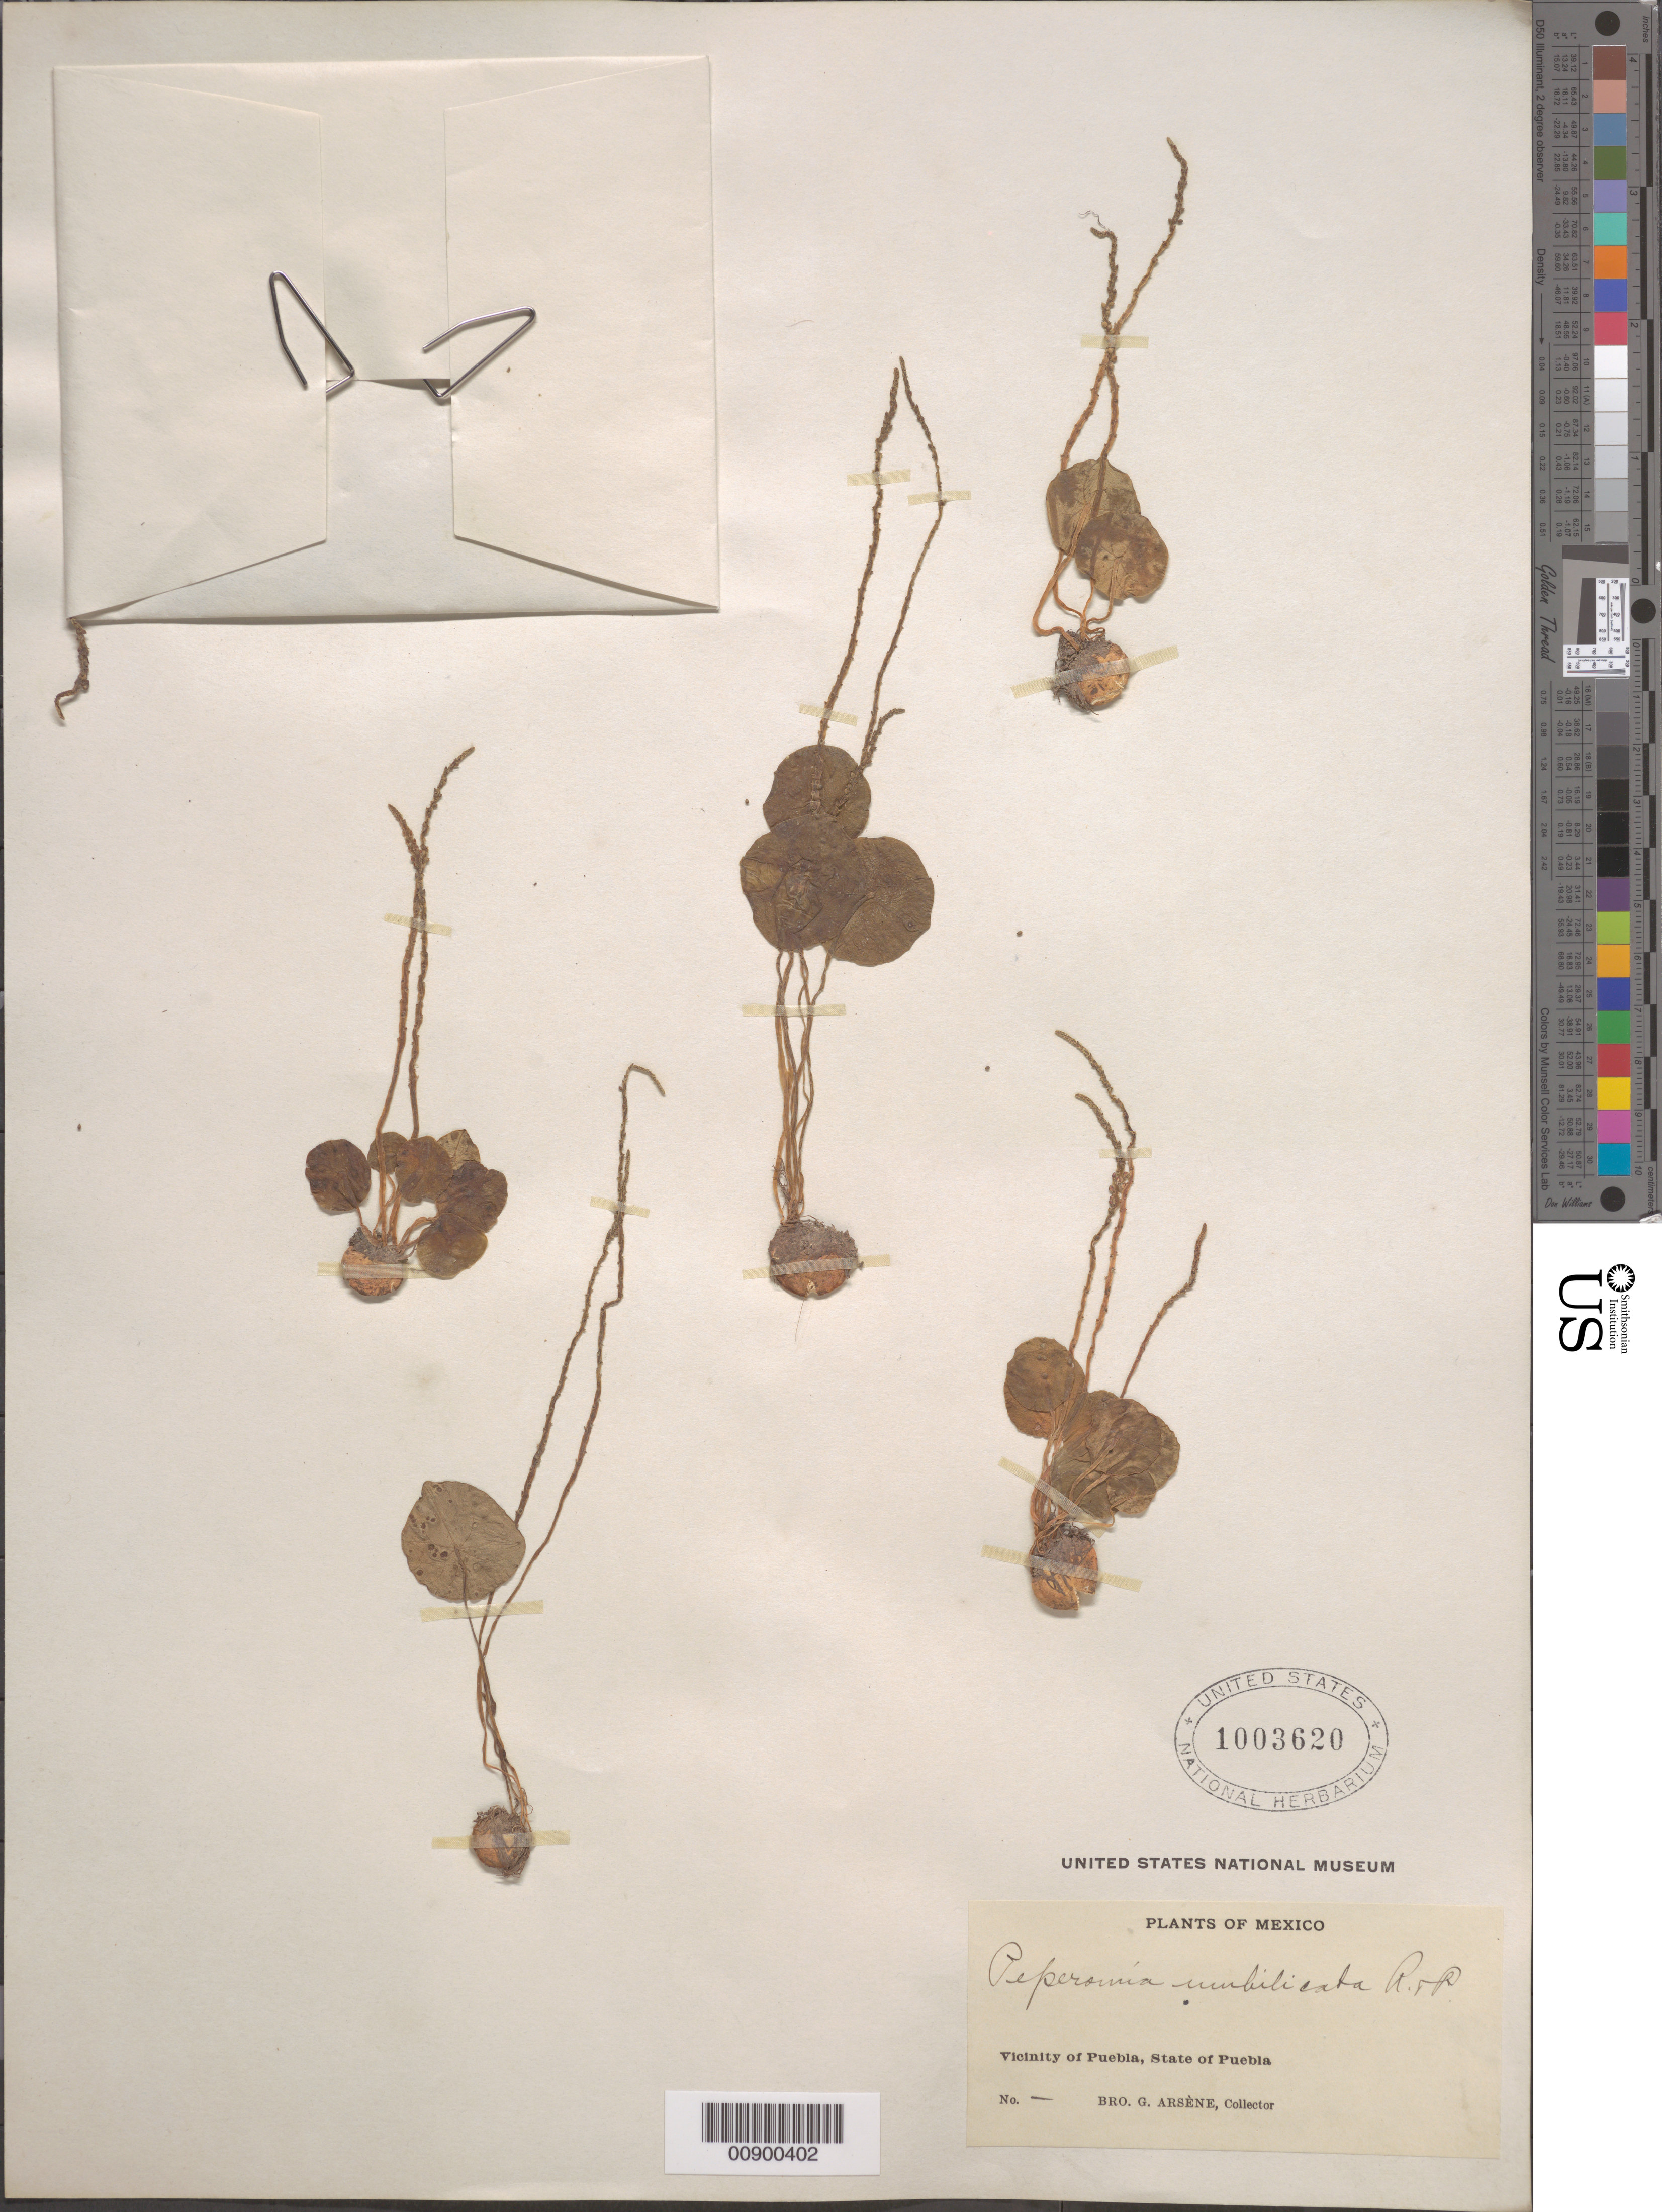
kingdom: Plantae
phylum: Tracheophyta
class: Magnoliopsida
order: Piperales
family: Piperaceae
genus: Peperomia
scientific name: Peperomia umbilicata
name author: Ruiz & Pav.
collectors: Bro. G. Arsène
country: Mexico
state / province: Puebla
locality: Vicinity of Puebla, State of Puebla.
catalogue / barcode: US 1003620